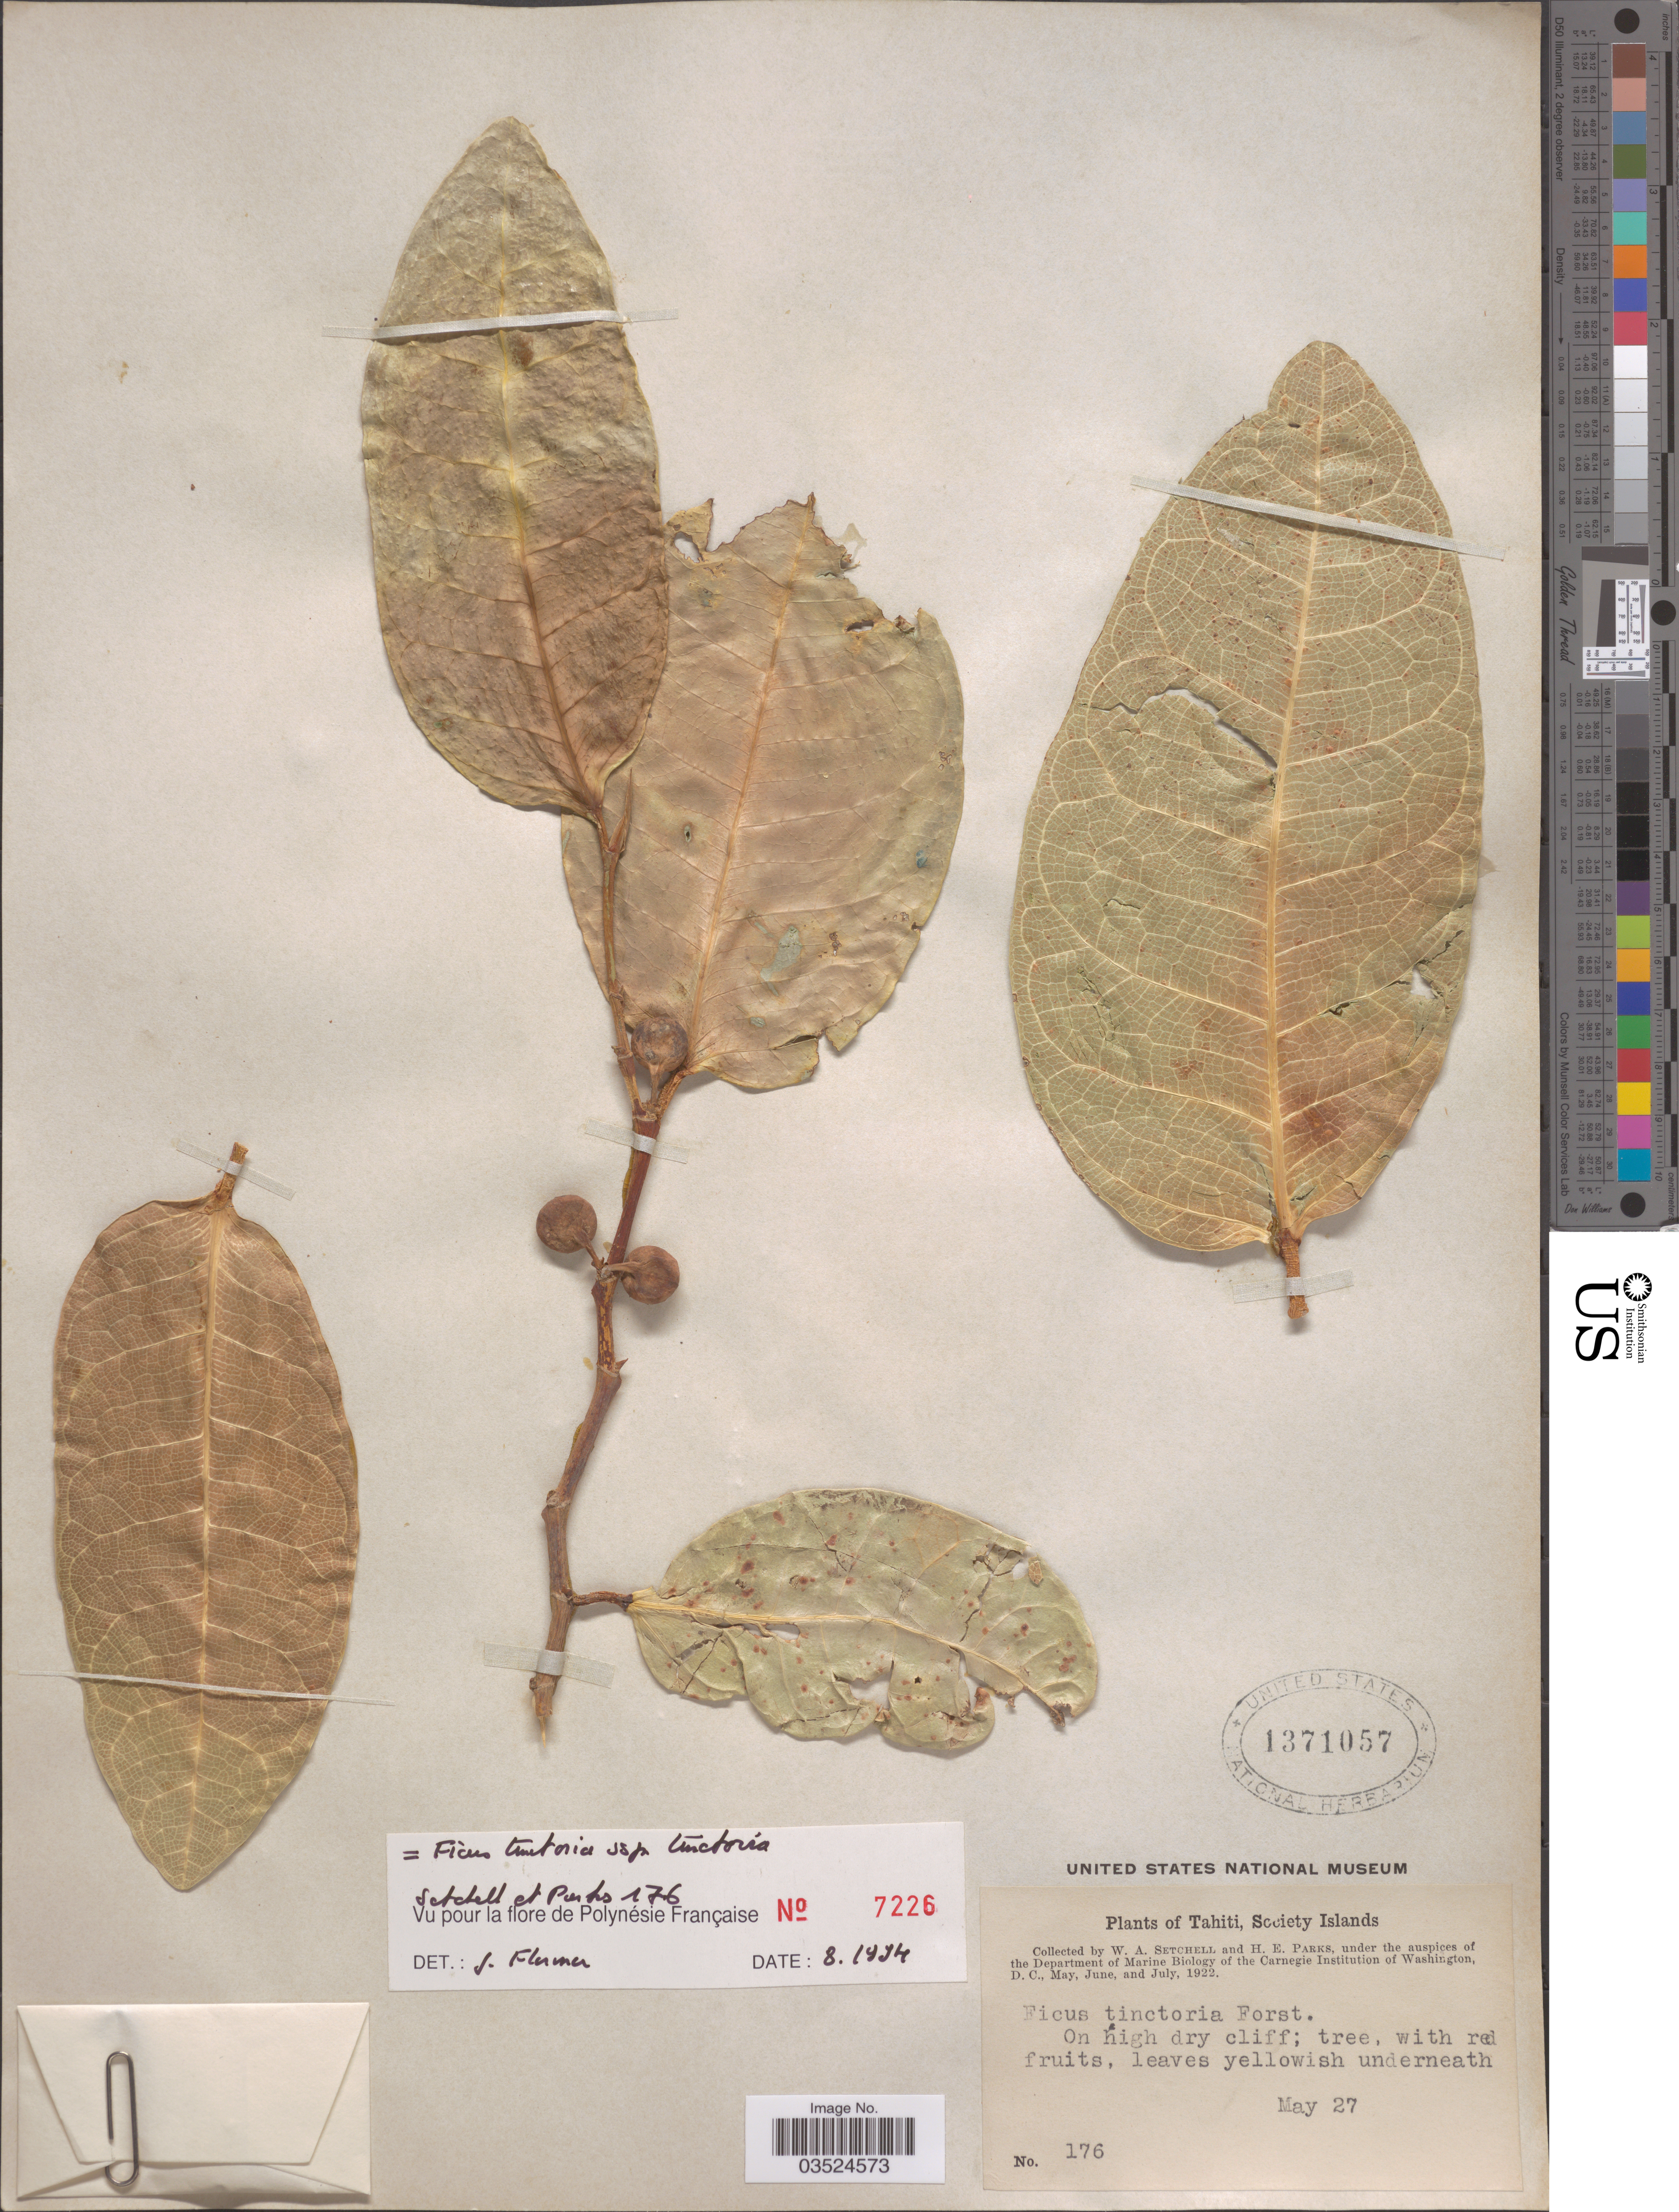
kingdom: Plantae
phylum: Tracheophyta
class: Magnoliopsida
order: Rosales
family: Moraceae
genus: Ficus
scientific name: Ficus tinctoria subsp. tinctoria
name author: G. Forst.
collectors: W. Setchell & H. E. Parks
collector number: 176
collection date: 1922-05-27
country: French Polynesia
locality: Tahiti, Society Islands.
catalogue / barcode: US 1371057